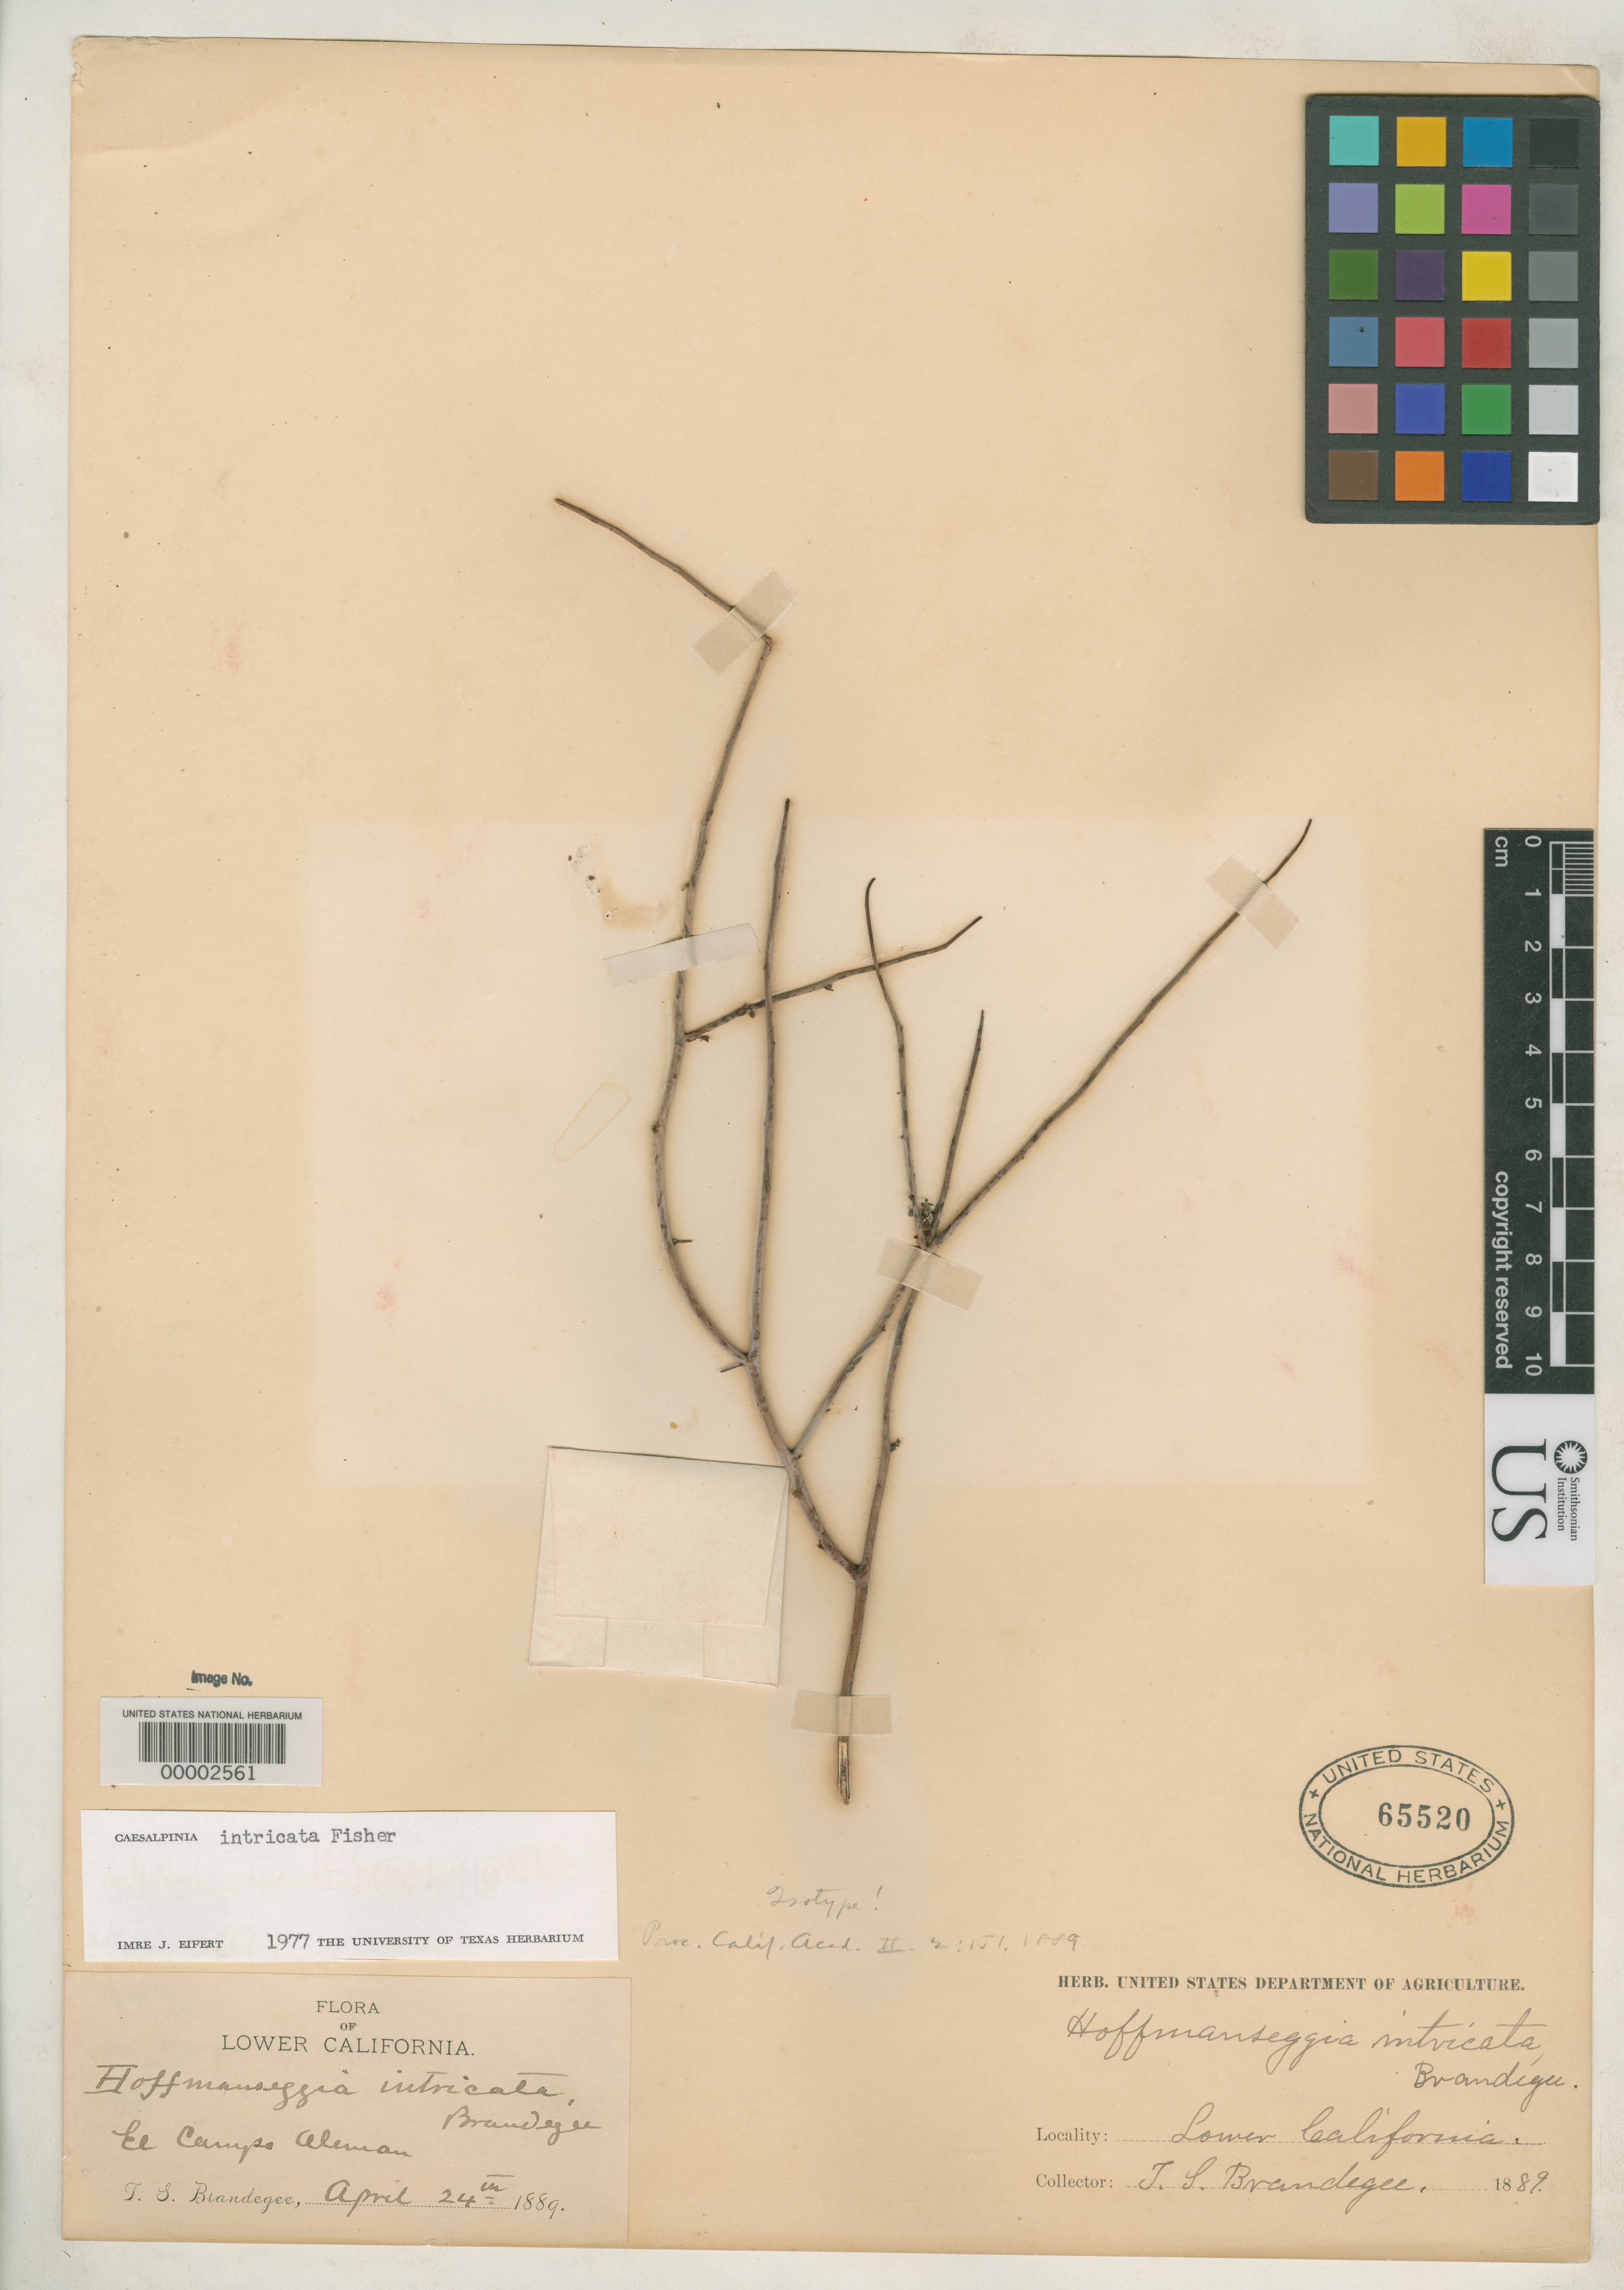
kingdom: Plantae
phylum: Tracheophyta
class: Magnoliopsida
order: Fabales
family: Fabaceae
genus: Hoffmannseggia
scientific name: Hoffmannseggia intricata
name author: Brandegee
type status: Isotype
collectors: T. S. Brandegee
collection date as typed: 24 Apr 1889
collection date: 1889-04-24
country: Mexico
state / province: Baja California Norte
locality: El Campo Aleman.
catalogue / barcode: US 65520